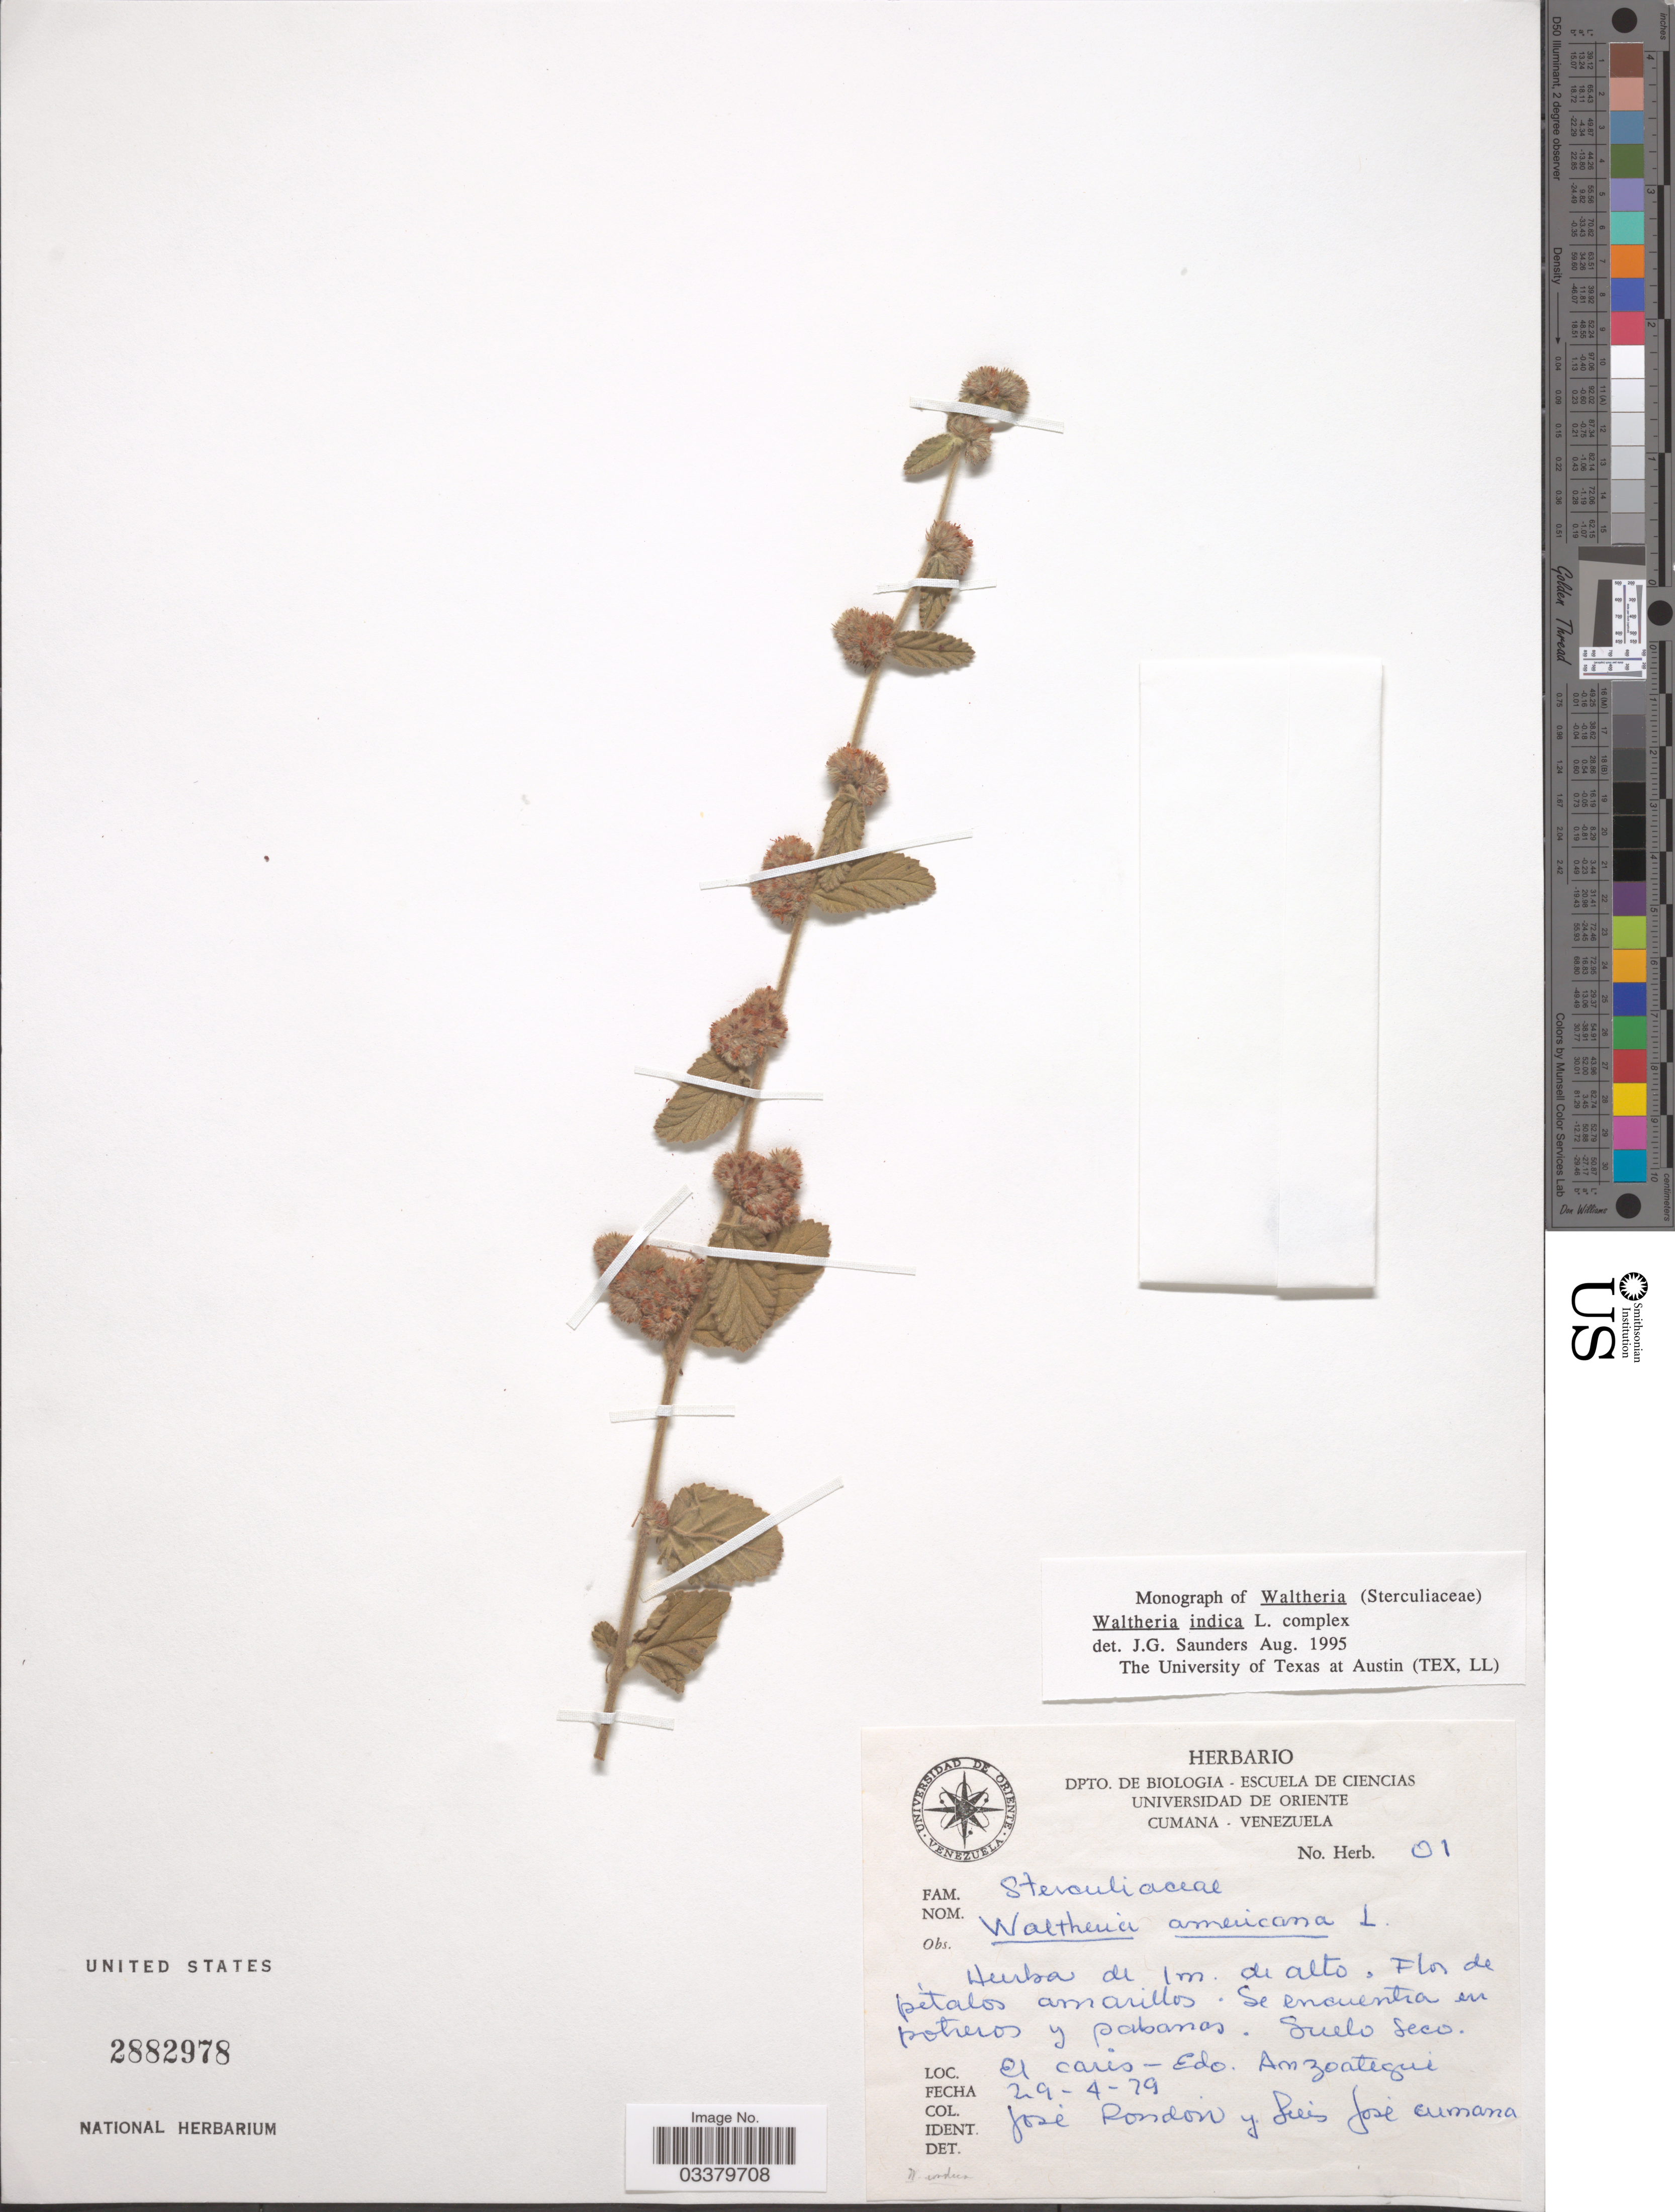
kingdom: Plantae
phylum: Tracheophyta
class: Magnoliopsida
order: Malvales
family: Malvaceae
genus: Waltheria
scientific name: Waltheria indica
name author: L.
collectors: J. Rondón & L. Cumana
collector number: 01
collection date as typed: Transcribed d/m/y: 29/4/79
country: Venezuela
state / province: Anzoategui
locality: El Caris.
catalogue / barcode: US 2882978